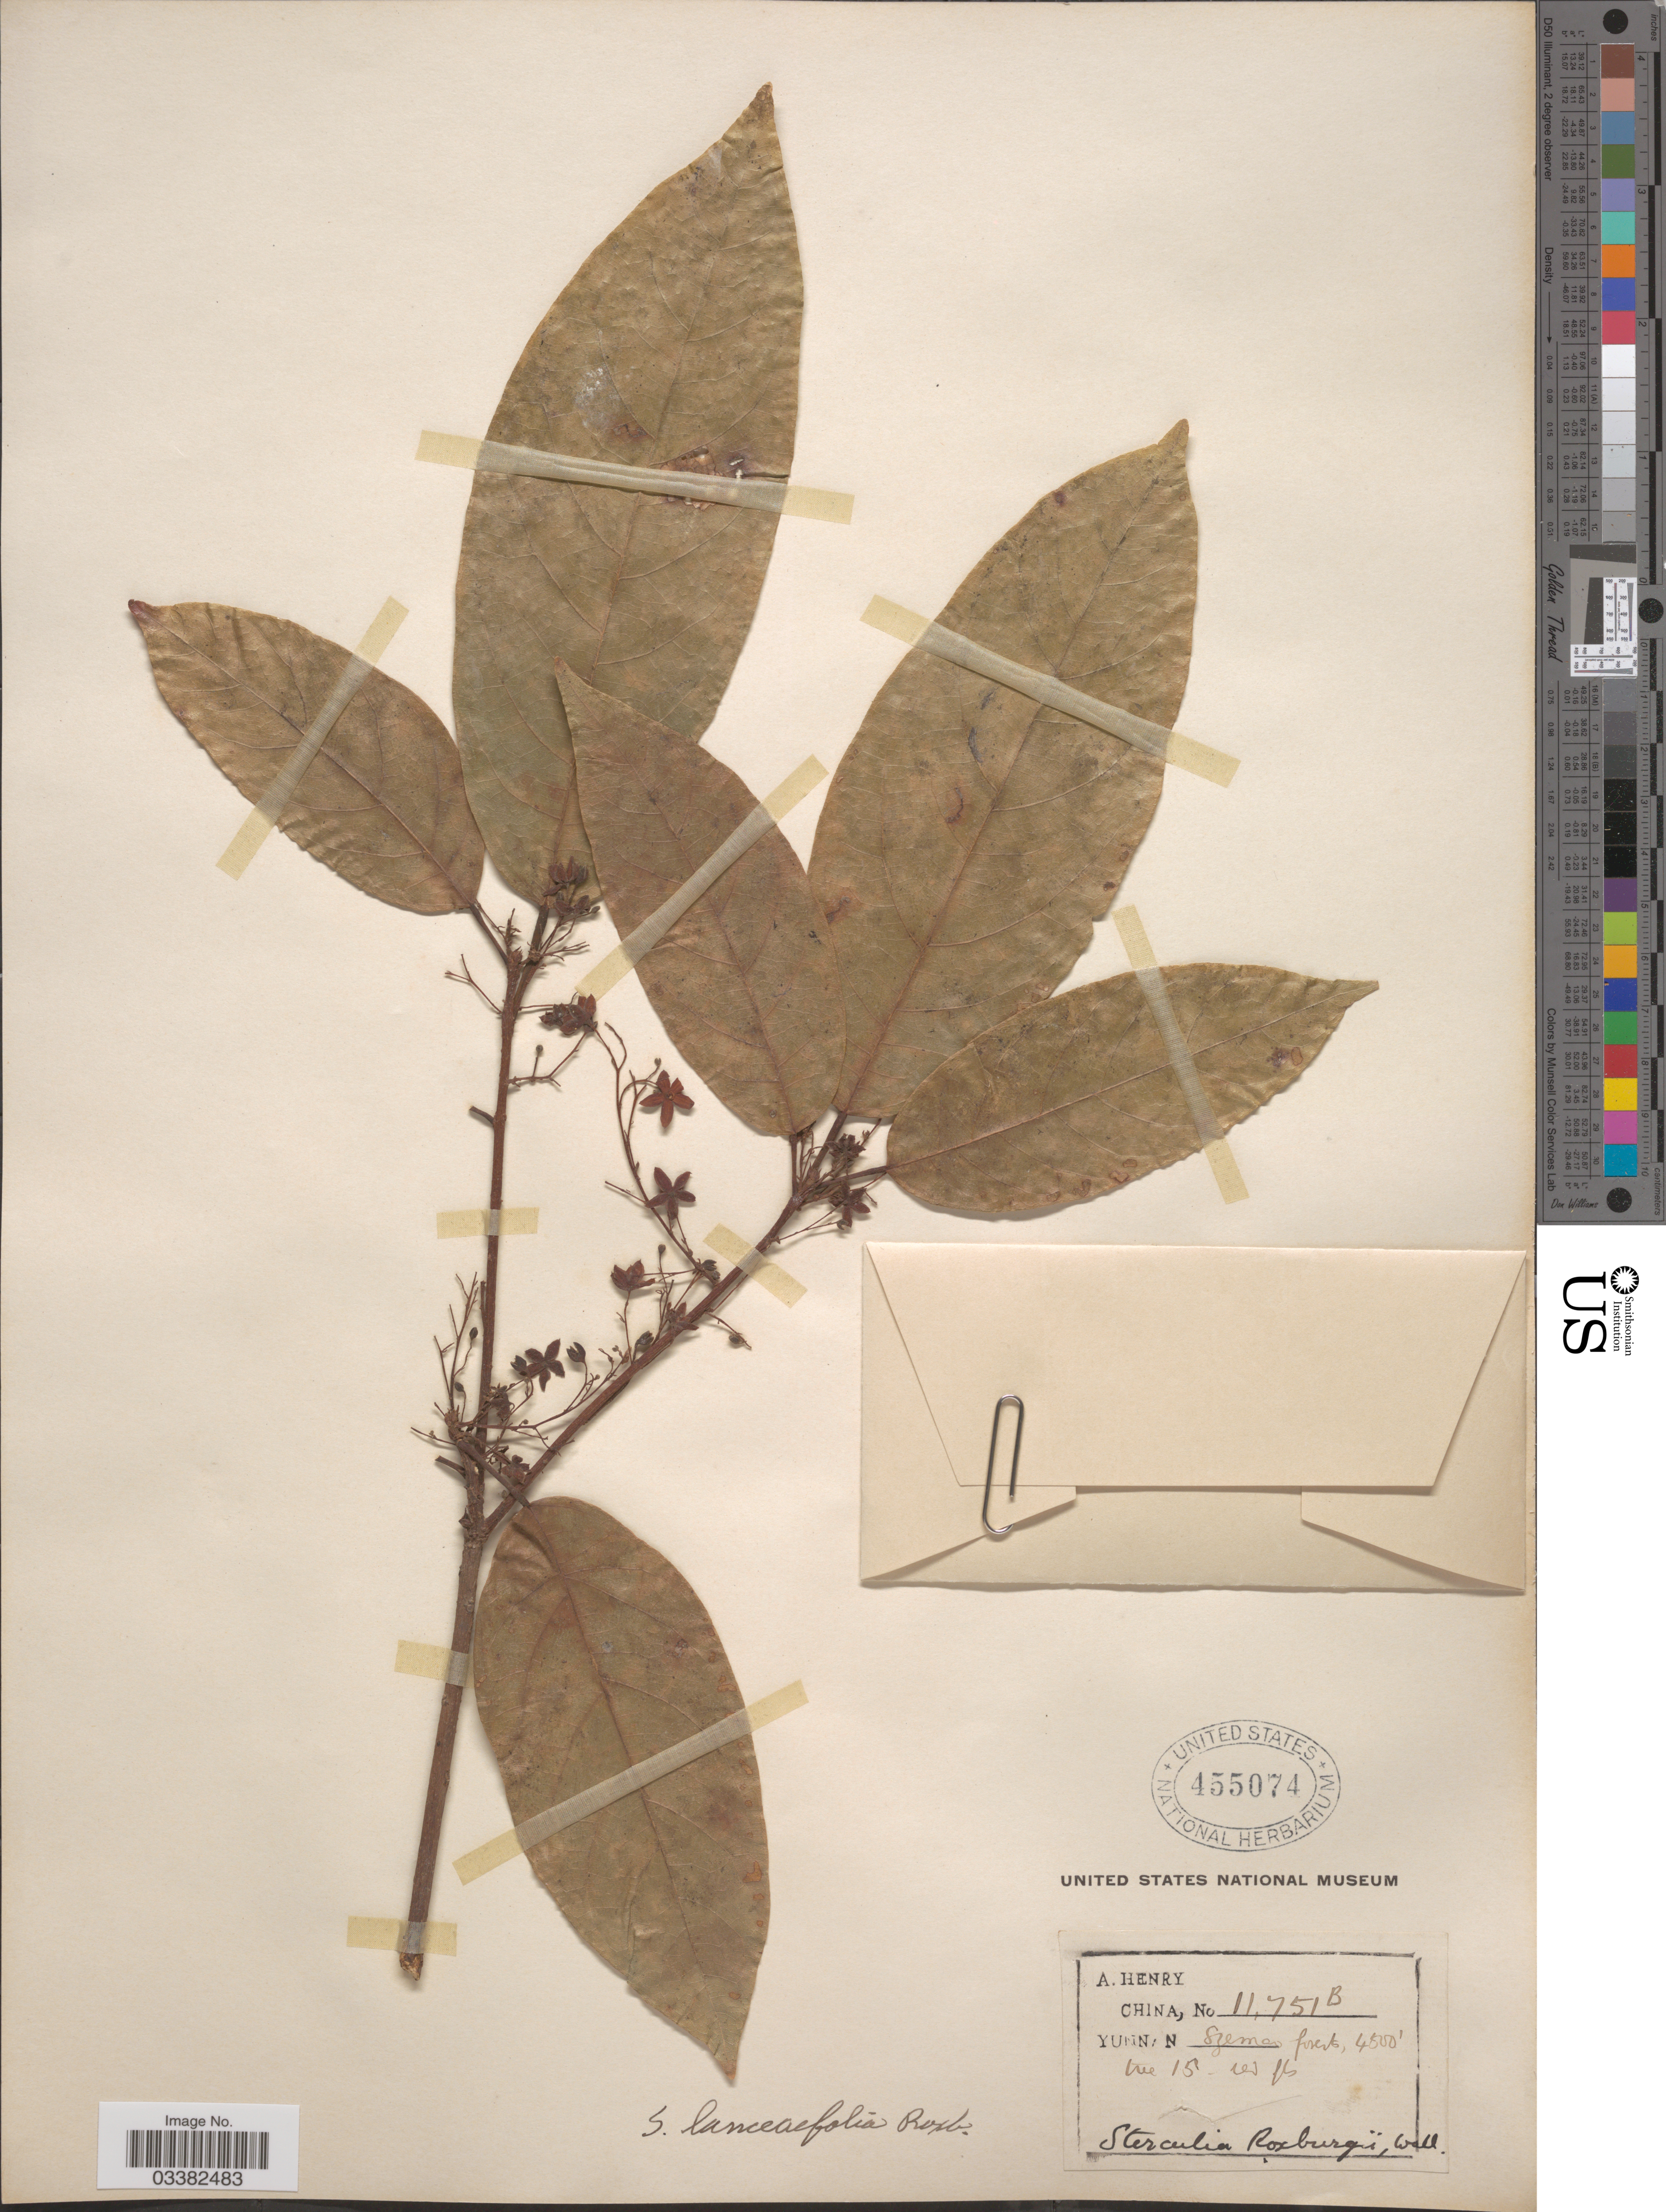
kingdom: Plantae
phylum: Tracheophyta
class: Magnoliopsida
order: Malvales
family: Malvaceae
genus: Sterculia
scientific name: Sterculia lanceifolia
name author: Roxb.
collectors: A. Henry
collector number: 11751 B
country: China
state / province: Yunnan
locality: Szemao forest.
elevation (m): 1372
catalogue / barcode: US 455074